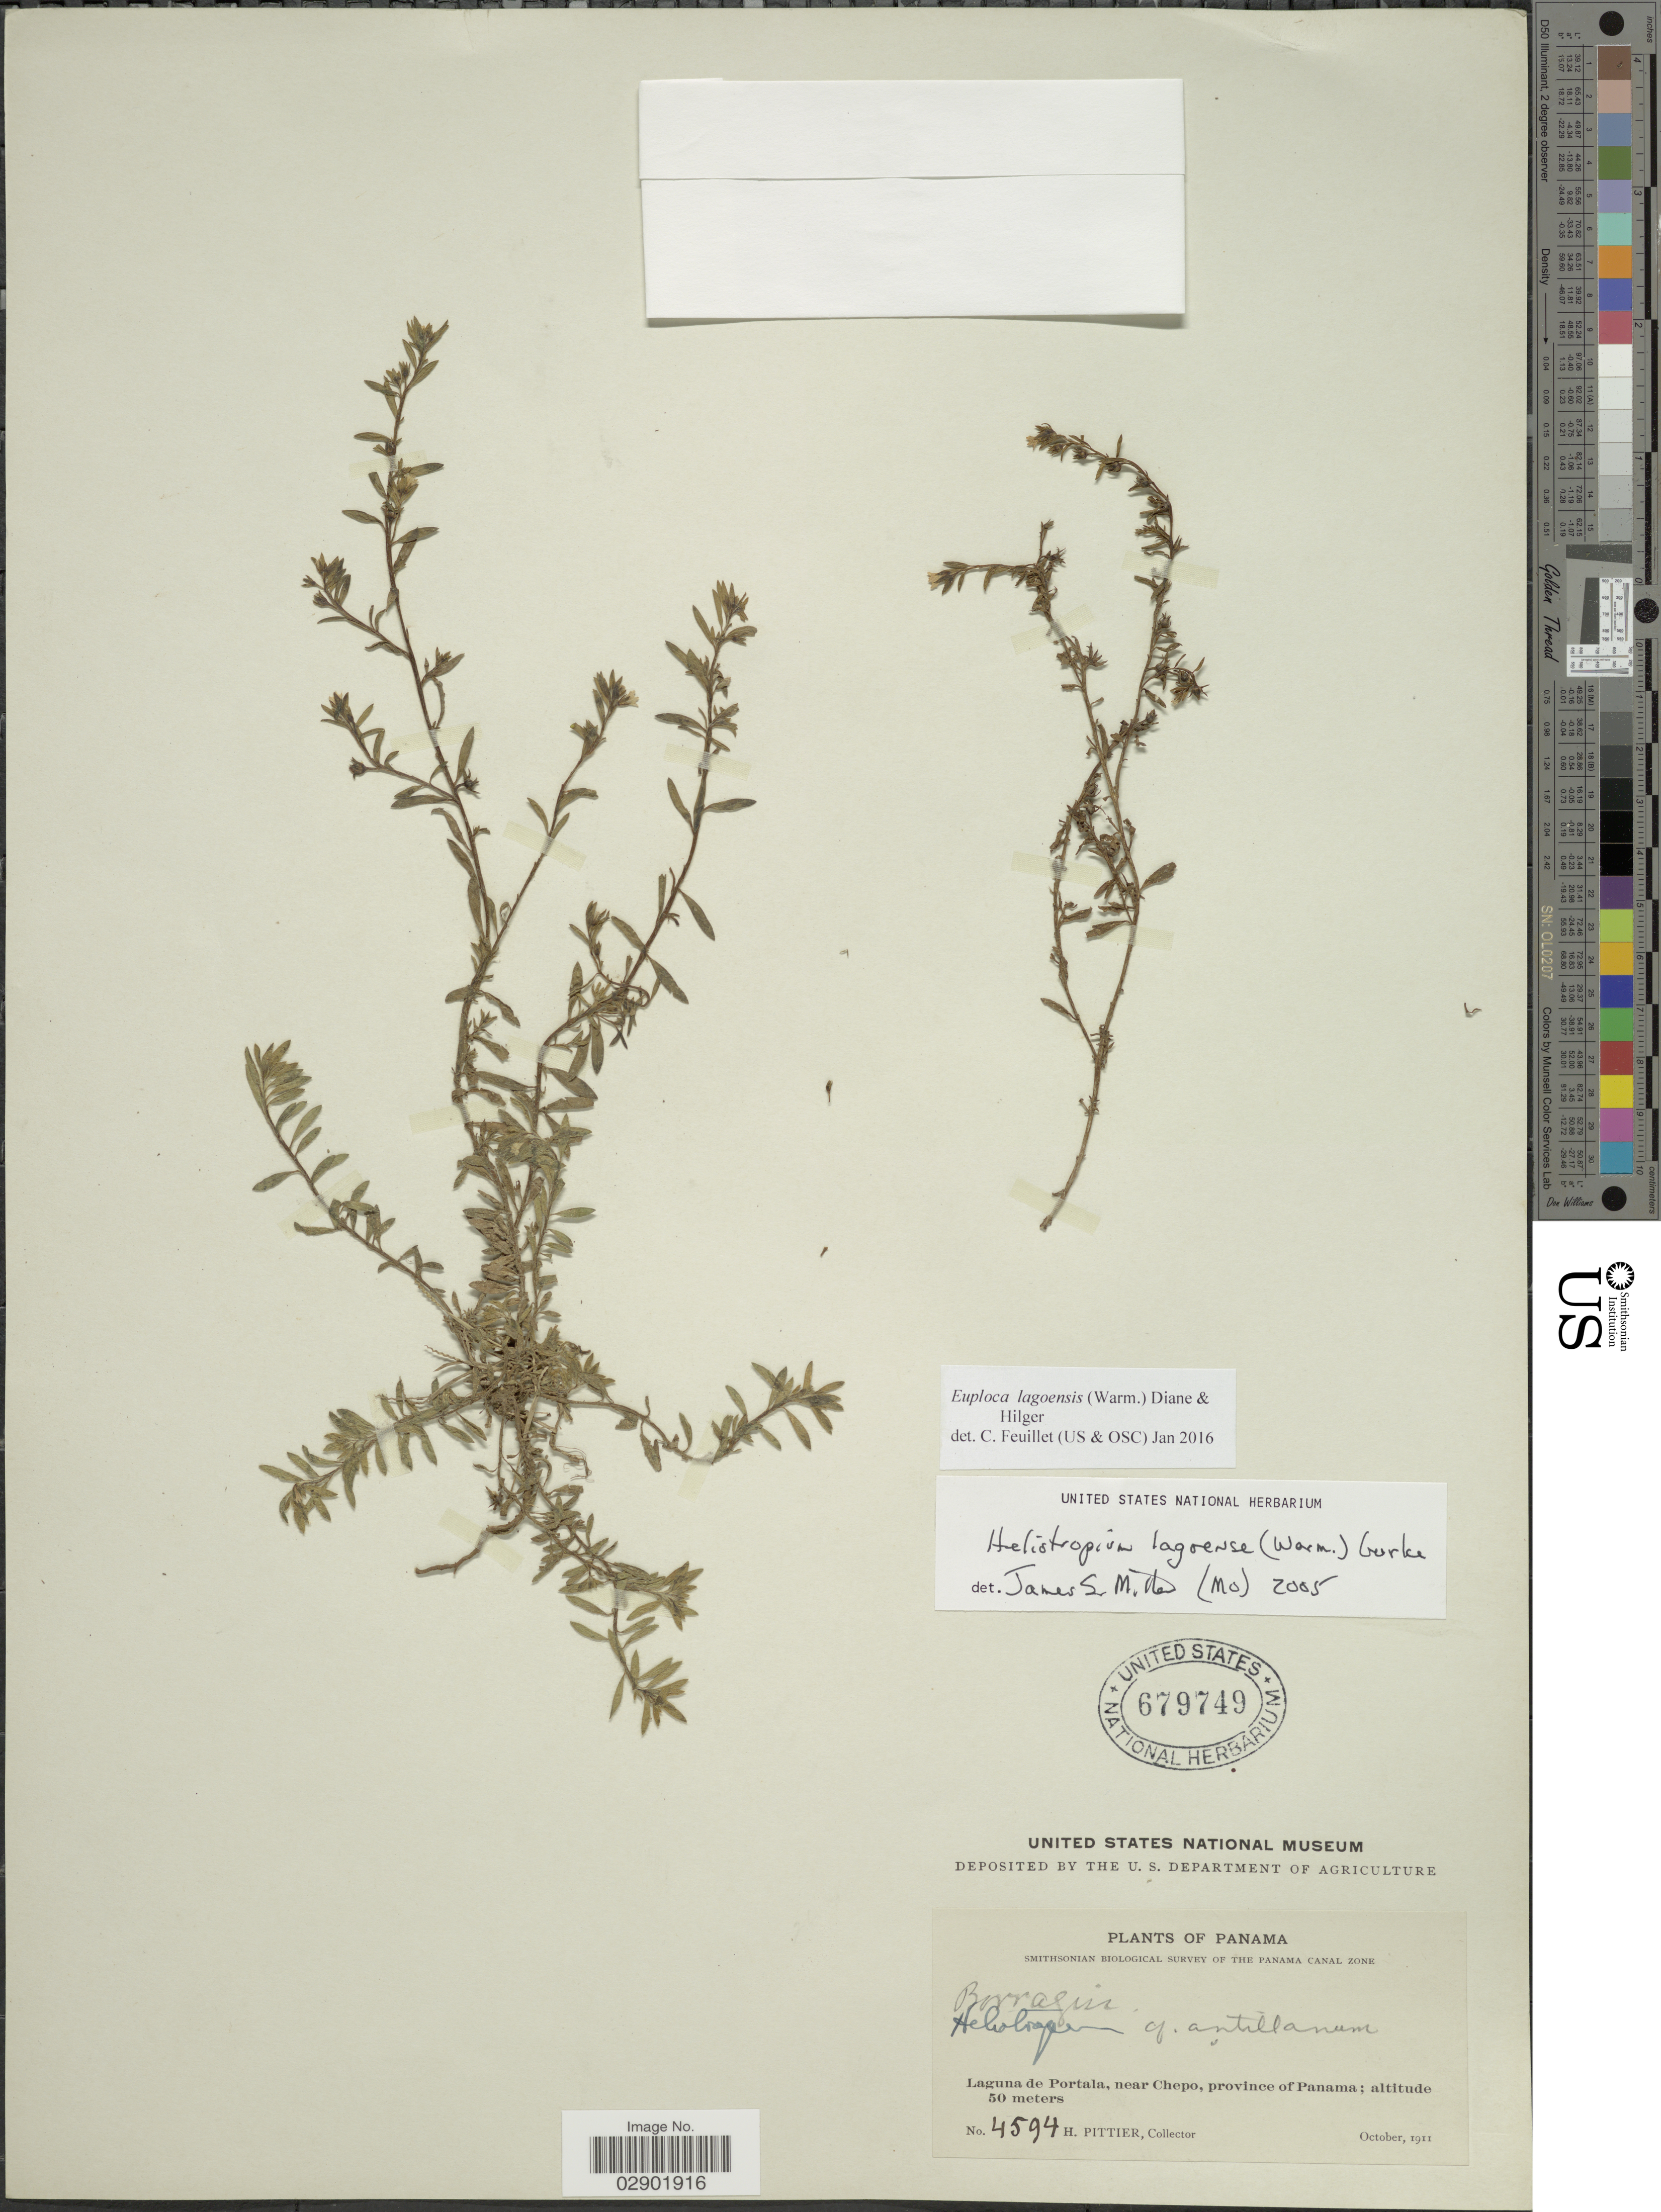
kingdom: Plantae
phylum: Tracheophyta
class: Magnoliopsida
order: Boraginales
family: Heliotropiaceae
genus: Euploca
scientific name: Euploca lagoensis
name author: (Mill.) Diane & Hilger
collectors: H. F. Pittier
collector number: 4594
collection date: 1911-10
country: Panama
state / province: Panamá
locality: Canal Zone. Laguna de Portola. Chepo, province of Panama.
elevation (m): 50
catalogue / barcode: US 679749